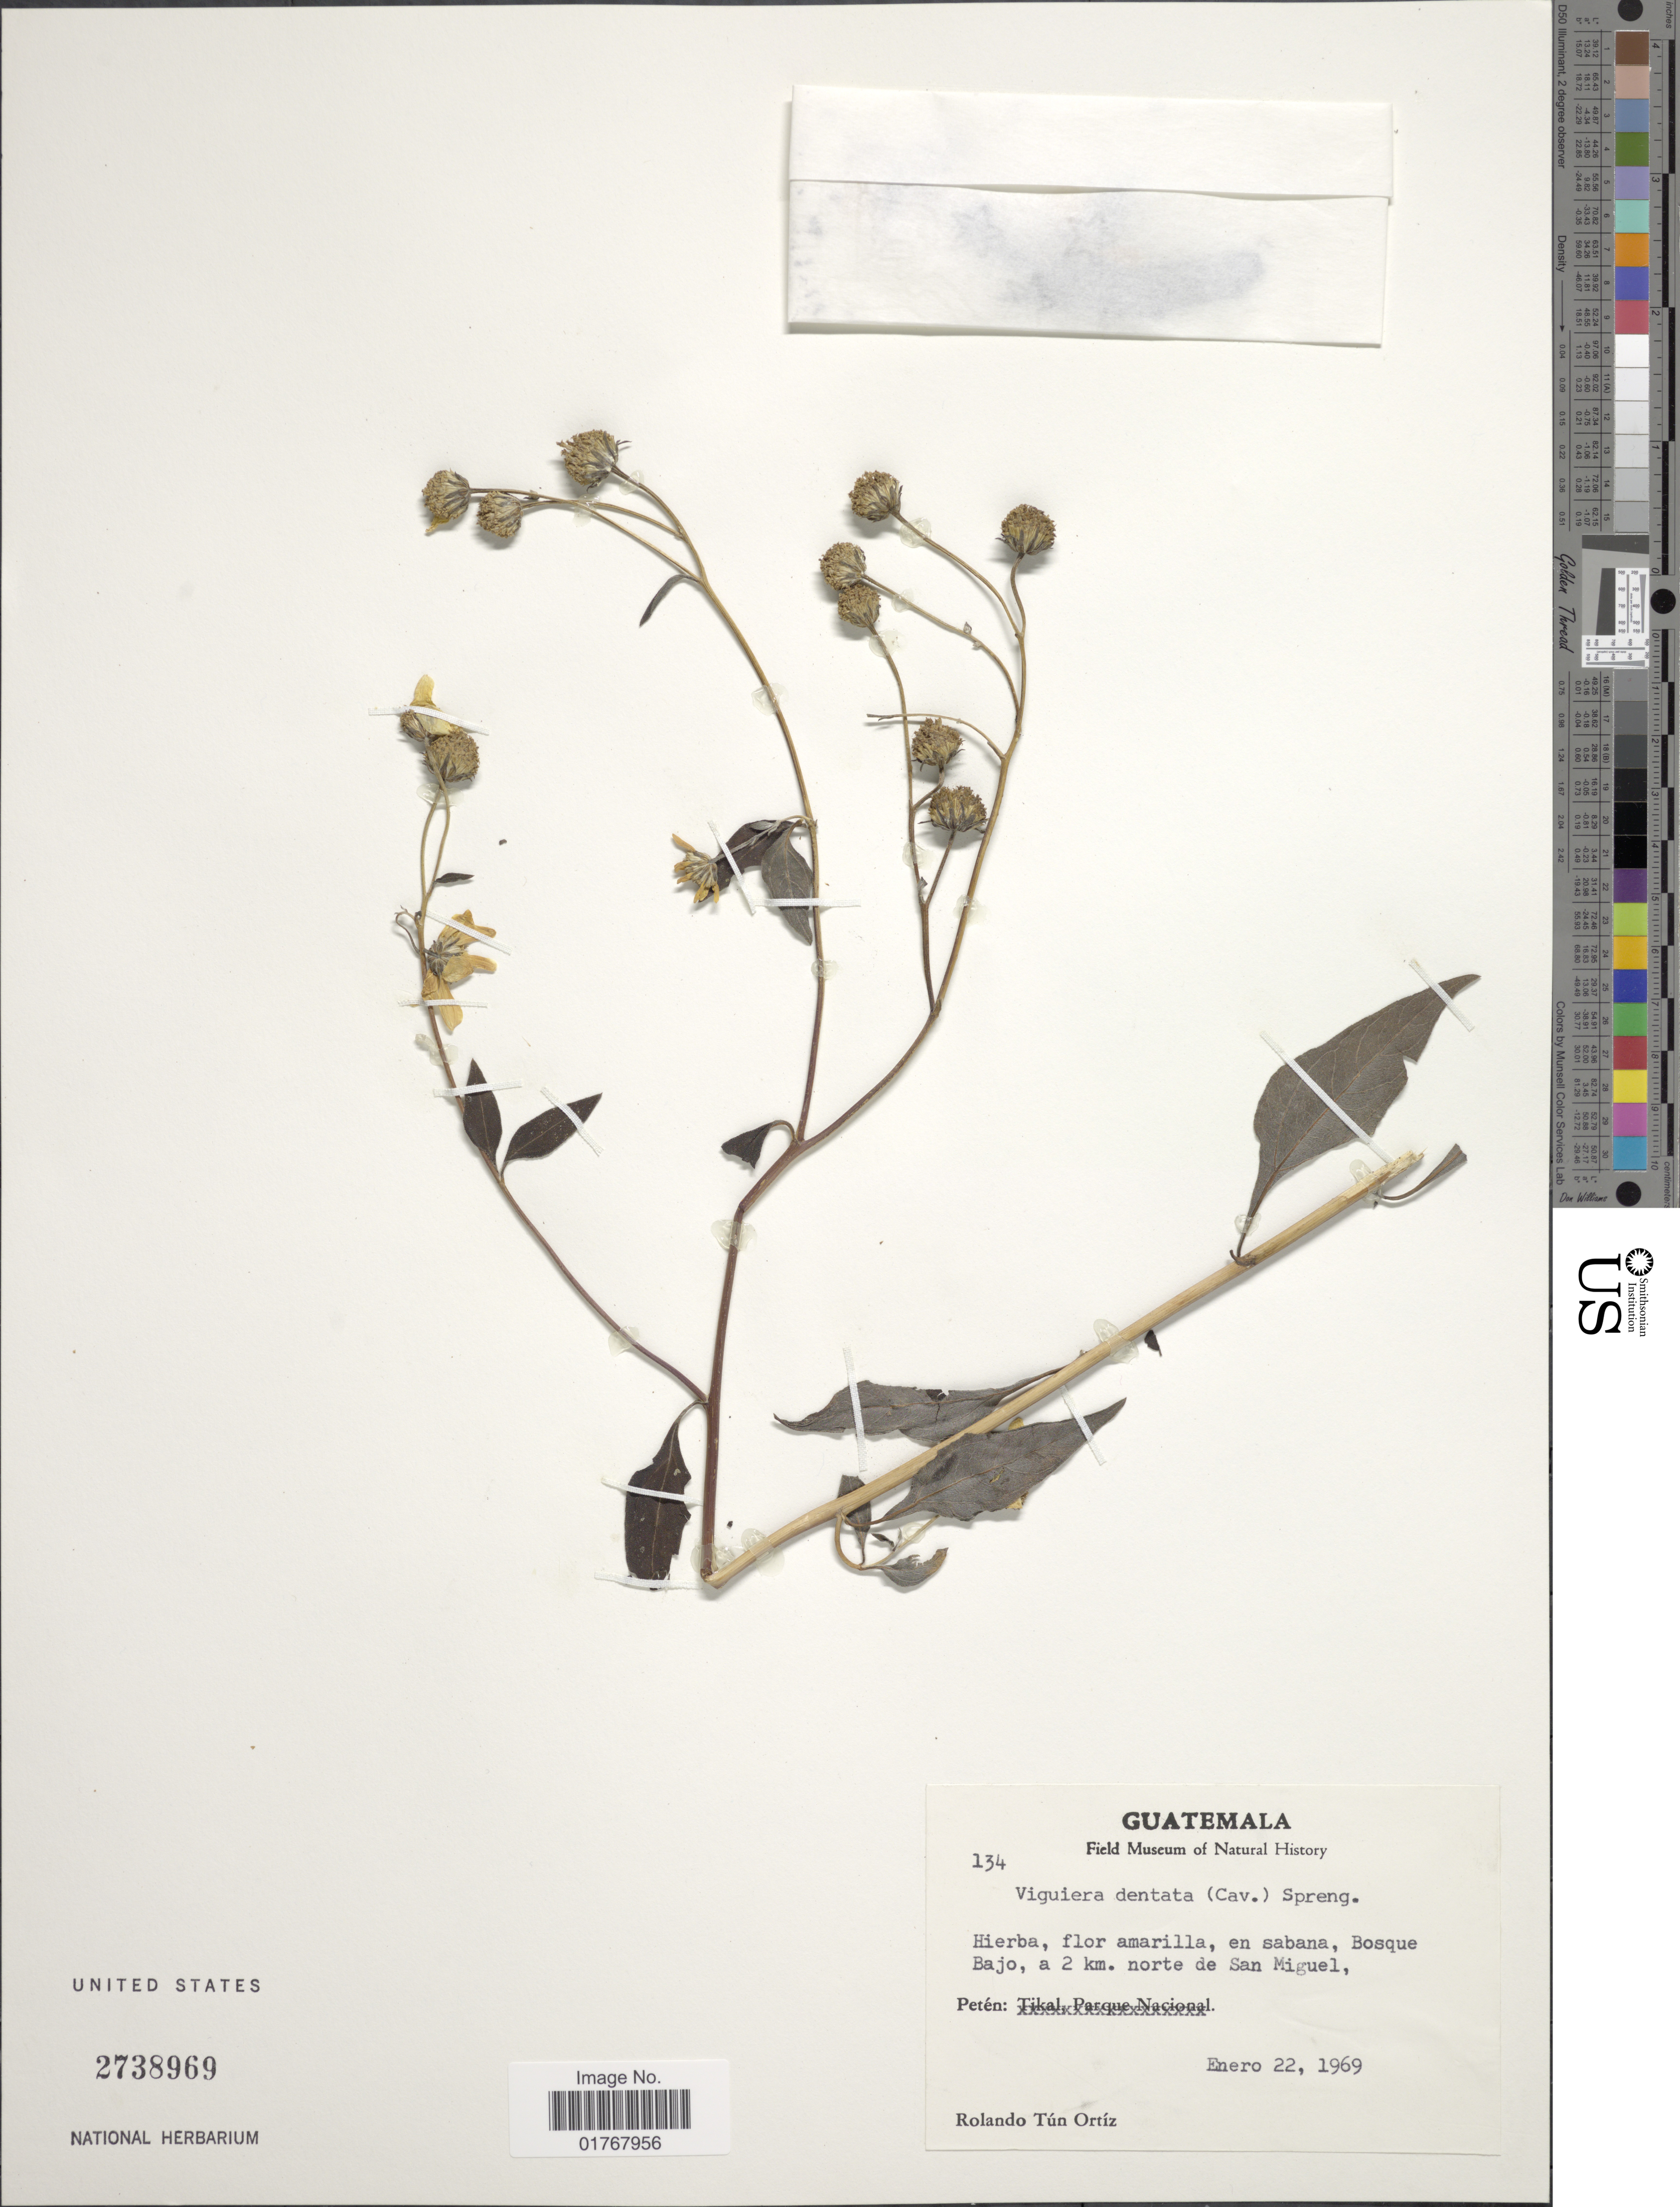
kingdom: Plantae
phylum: Tracheophyta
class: Magnoliopsida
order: Asterales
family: Asteraceae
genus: Viguiera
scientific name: Viguiera dentata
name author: (Cav.) Spreng.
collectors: R. T. Ortíz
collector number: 134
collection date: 1969-01-22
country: Guatemala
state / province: El Petén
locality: Bosque Bajo, a 2 km. norte de San Miguel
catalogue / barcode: US 2738969